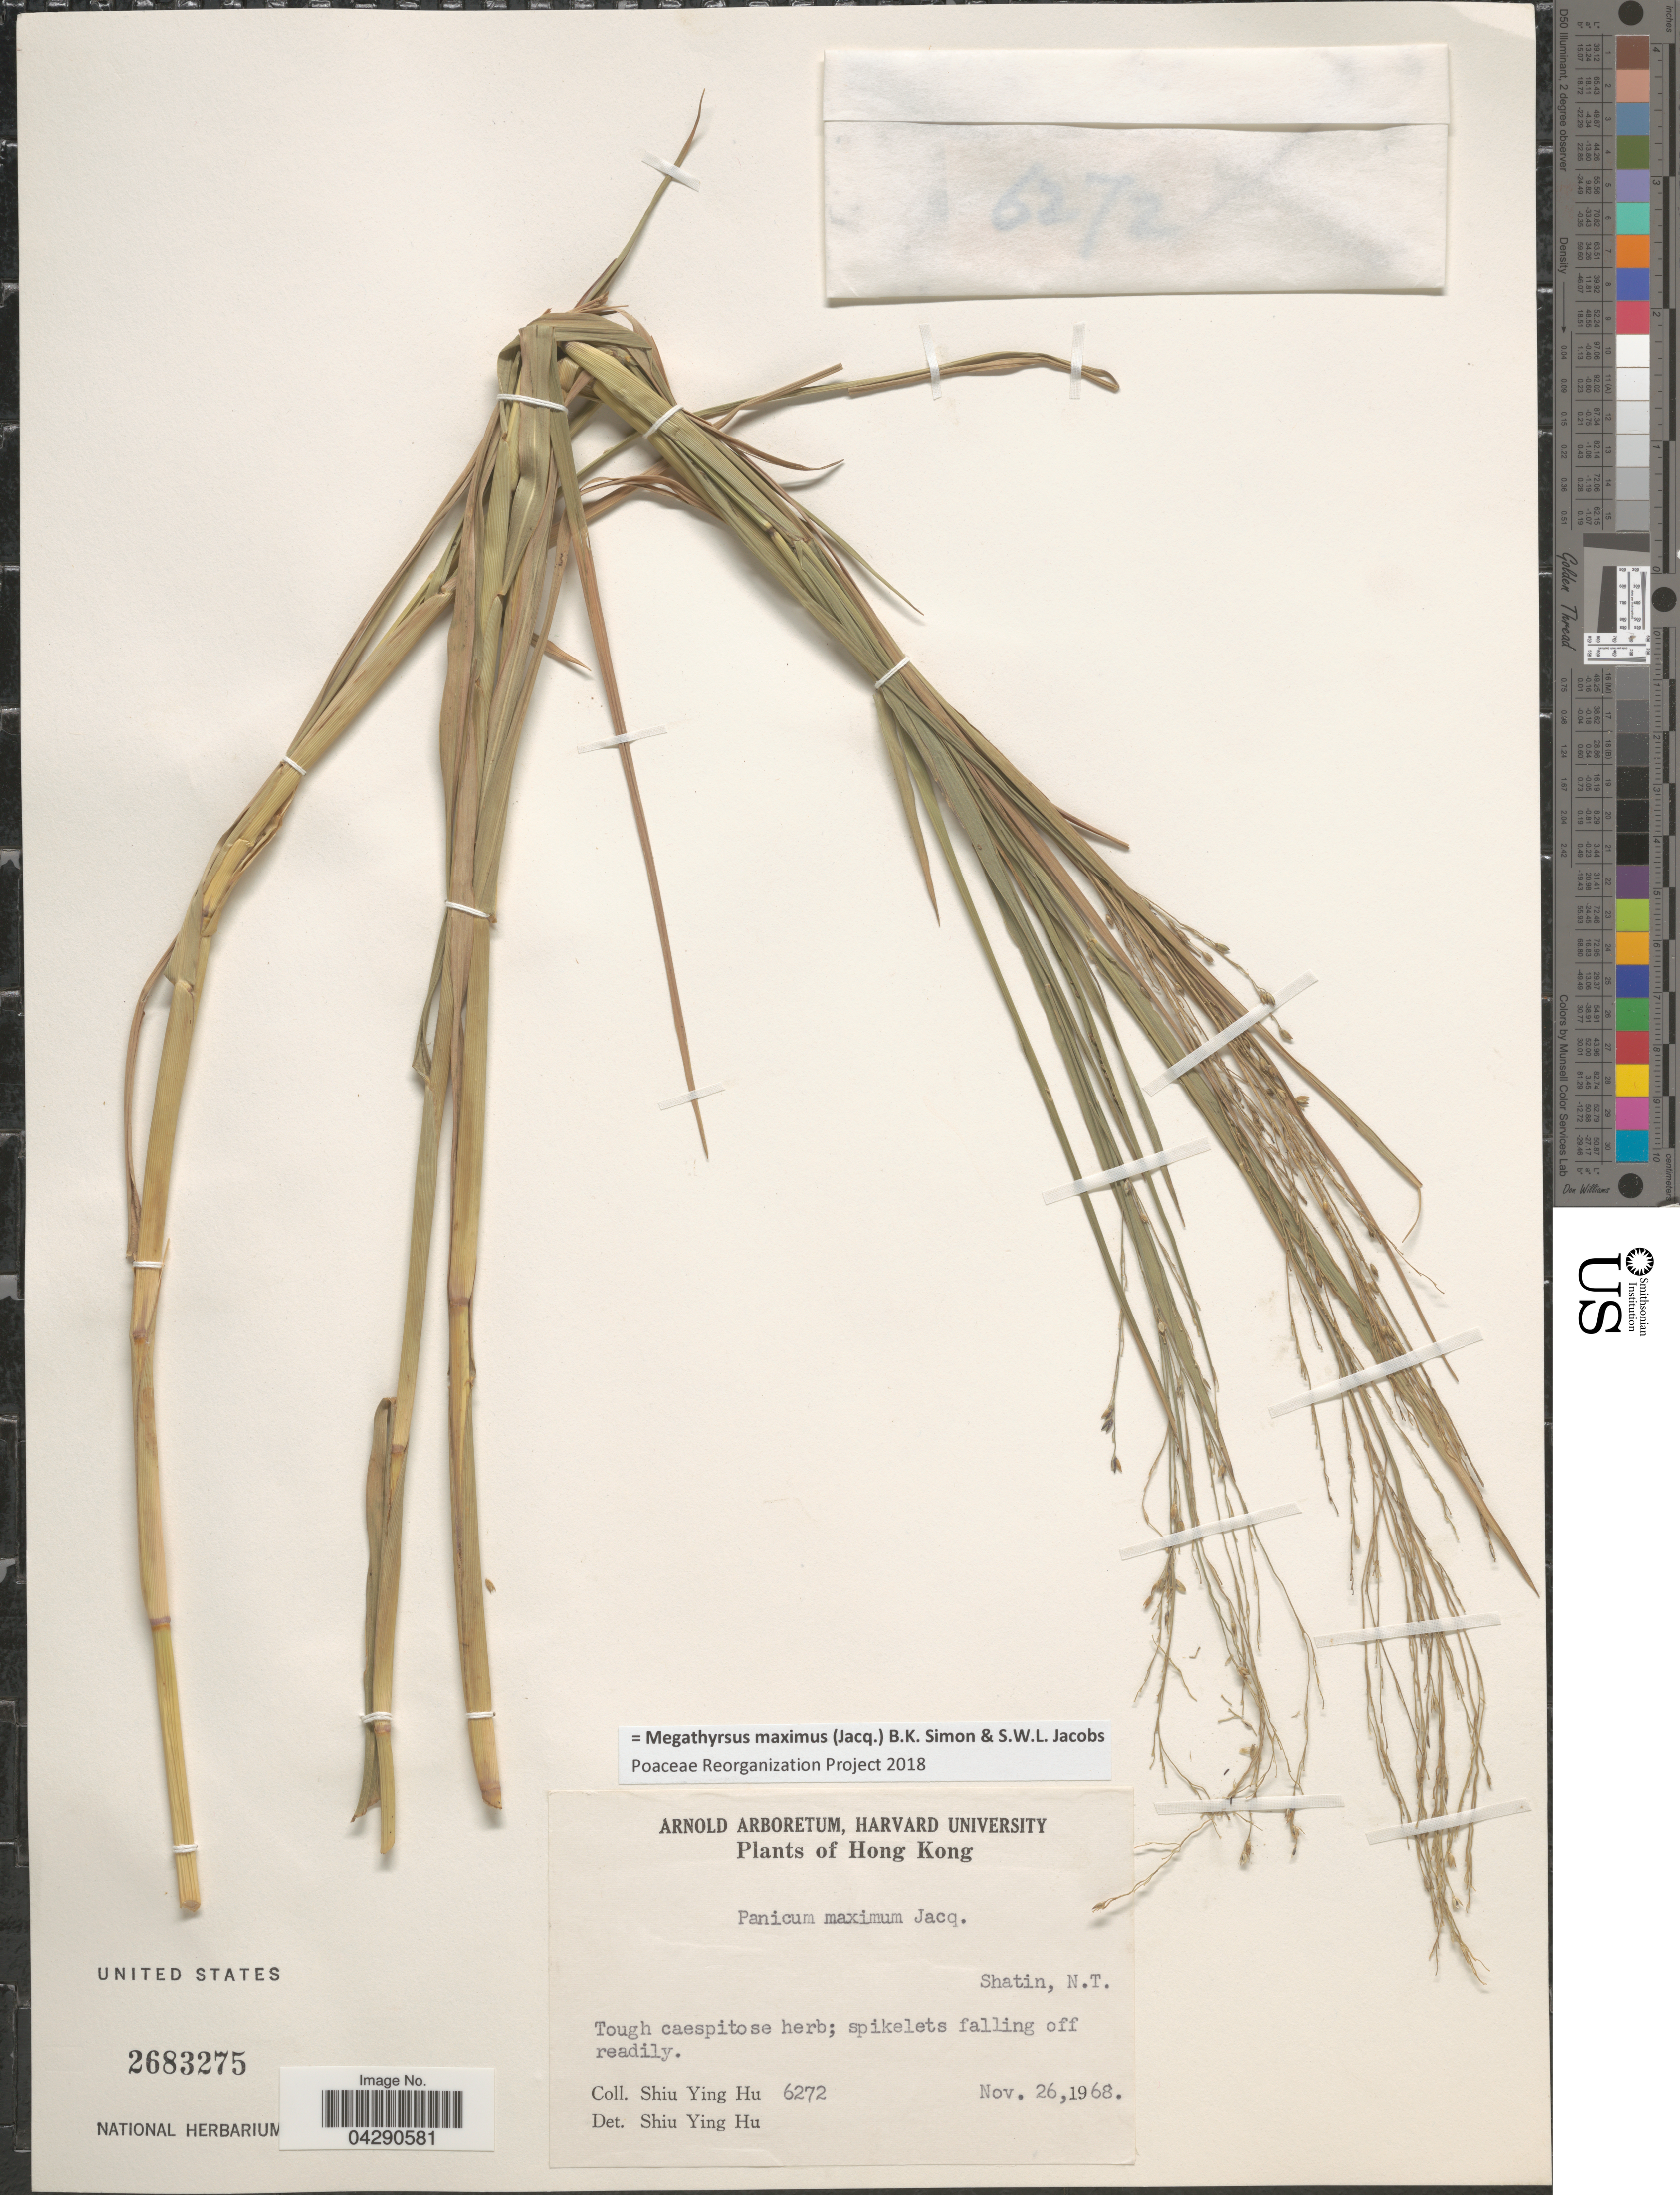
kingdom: Plantae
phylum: Tracheophyta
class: Liliopsida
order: Poales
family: Poaceae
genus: Megathyrsus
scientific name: Megathyrsus maximus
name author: (Jacq.) B.K. Simon & S.W.L. Jacobs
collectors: S. Y. Hu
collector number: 6272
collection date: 1968-11-26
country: China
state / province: Hong Kong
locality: Shatin, N.T.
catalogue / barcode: US 2683275